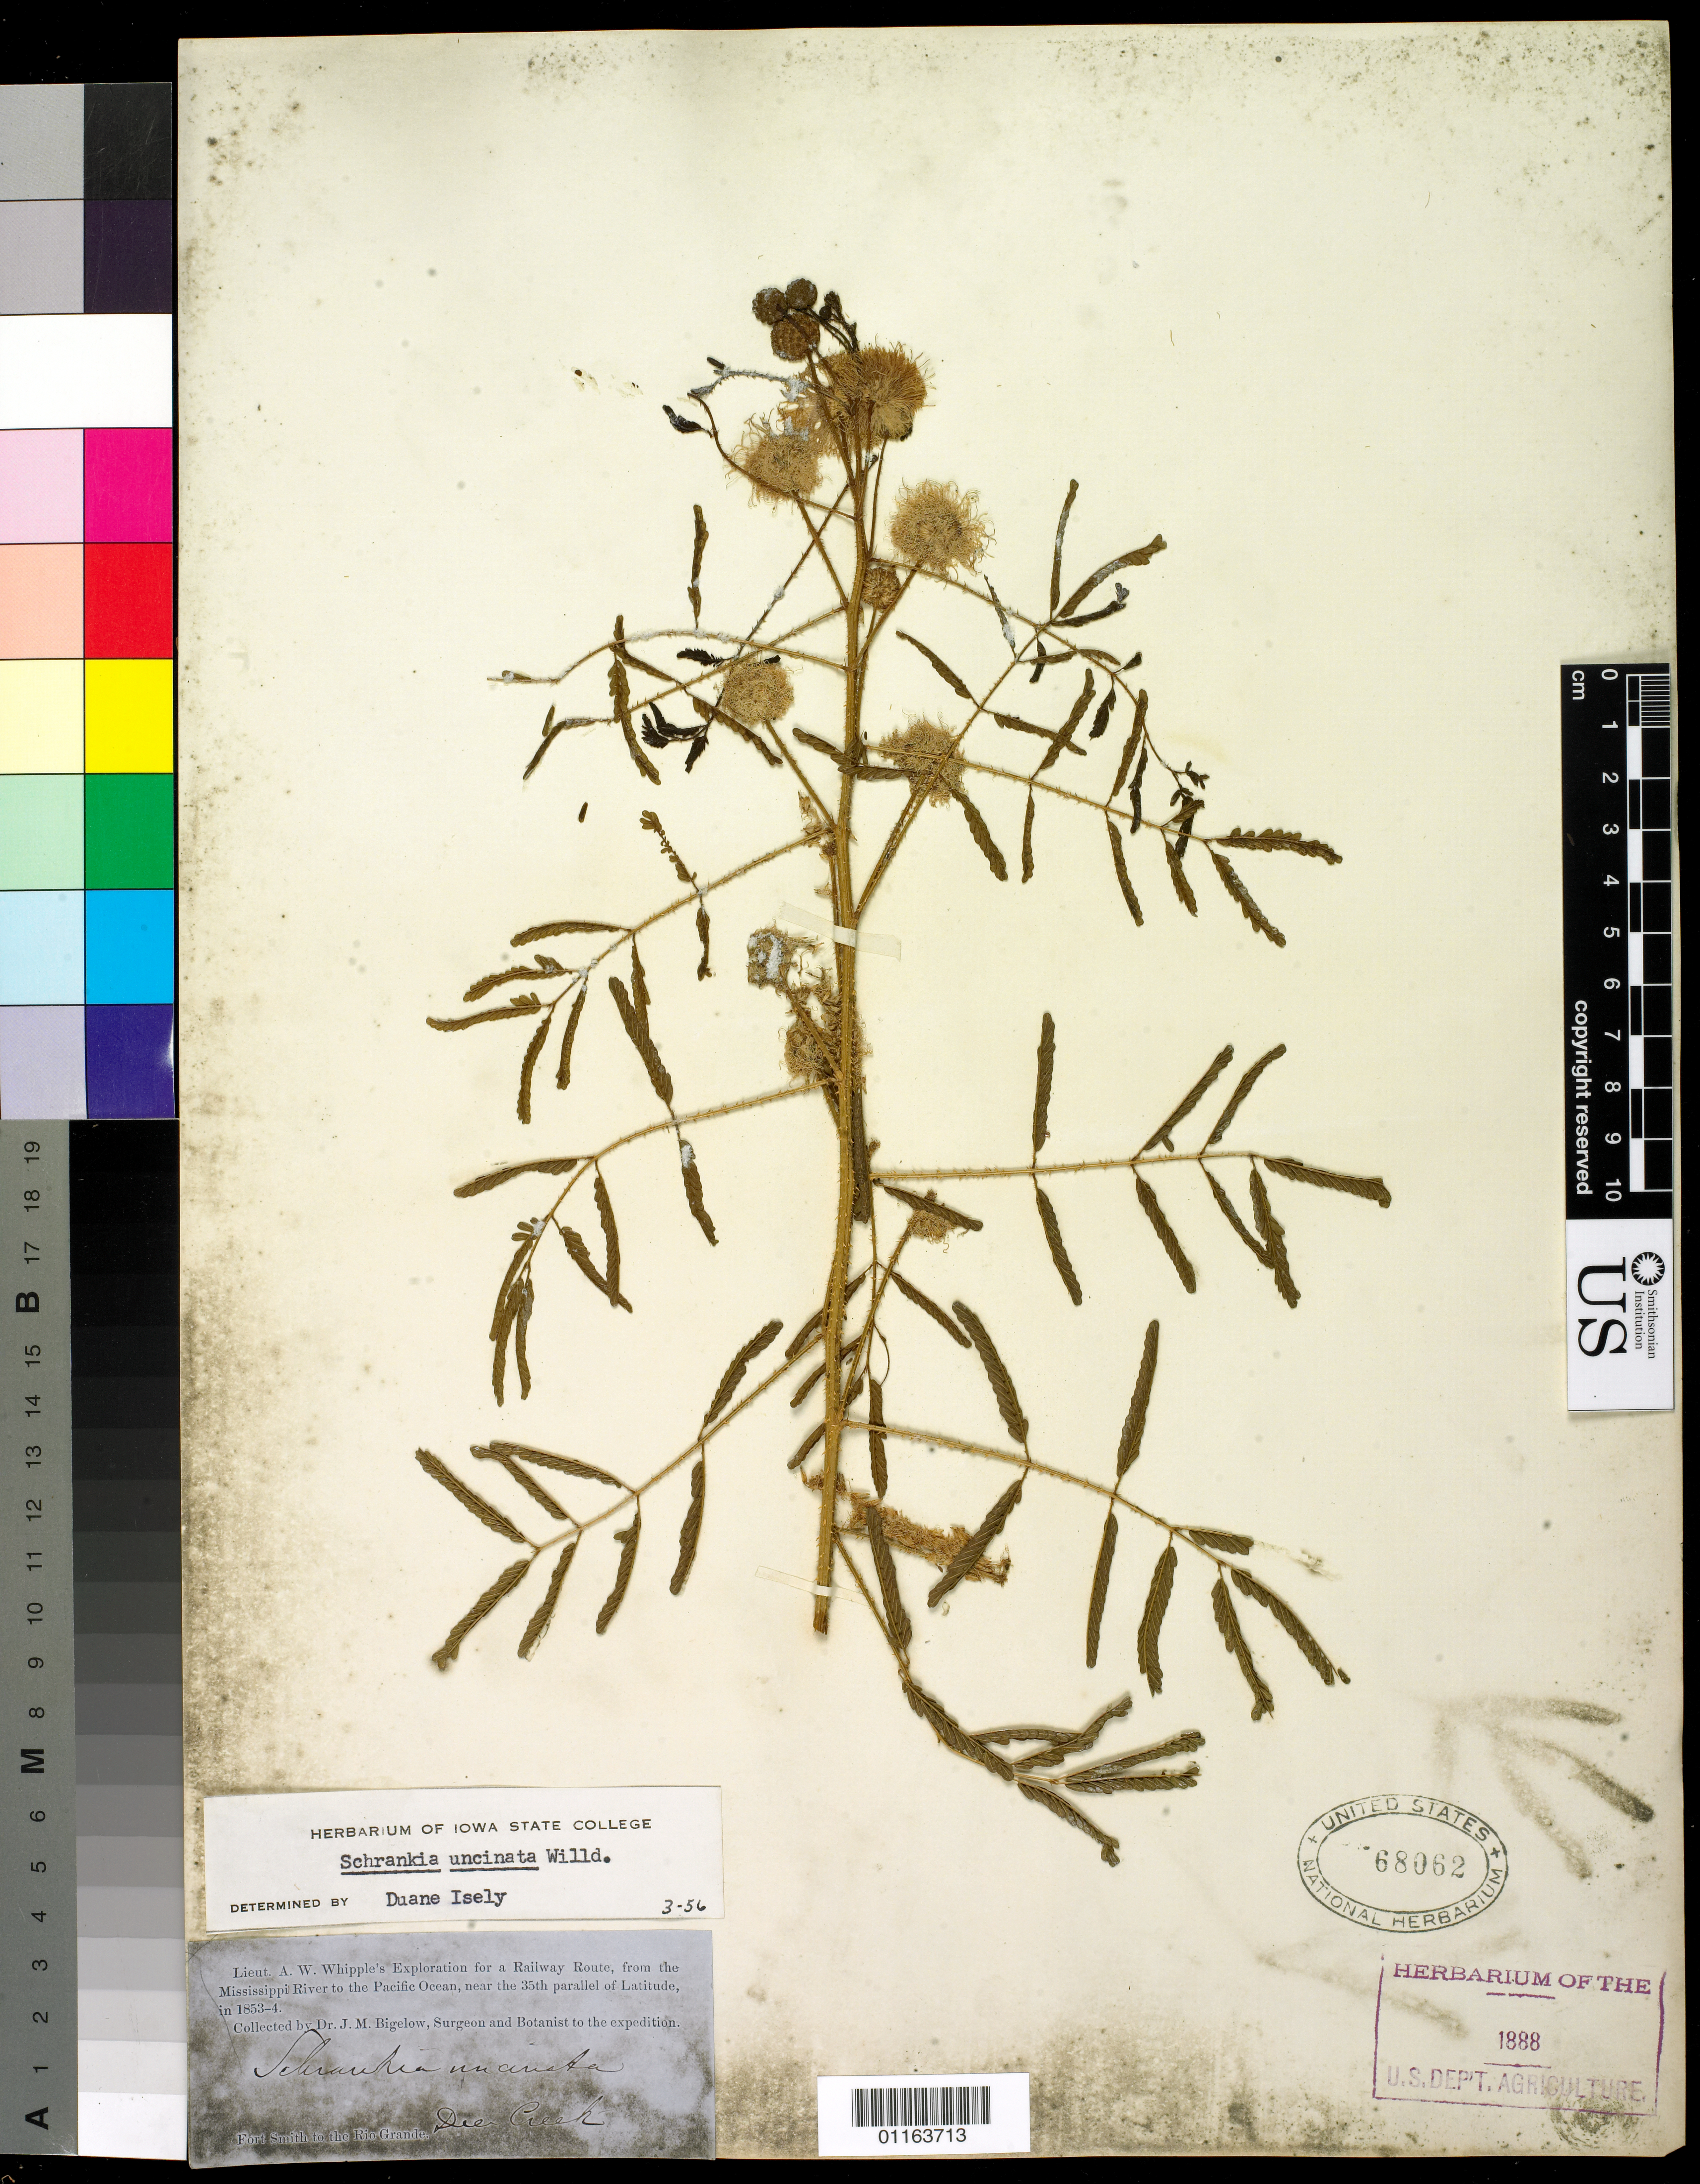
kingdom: Plantae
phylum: Tracheophyta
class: Magnoliopsida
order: Fabales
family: Fabaceae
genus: Mimosa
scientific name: Mimosa nuttallii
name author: (DC.) B.L. Turner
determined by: Strong, M. T., (US), Smithsonian Institution - National Museum of Natural History (UNITED STATES)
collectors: J. M. Bigelow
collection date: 1853/1854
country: United States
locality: Fort Smith to the Rio Grande.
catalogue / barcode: US 68062